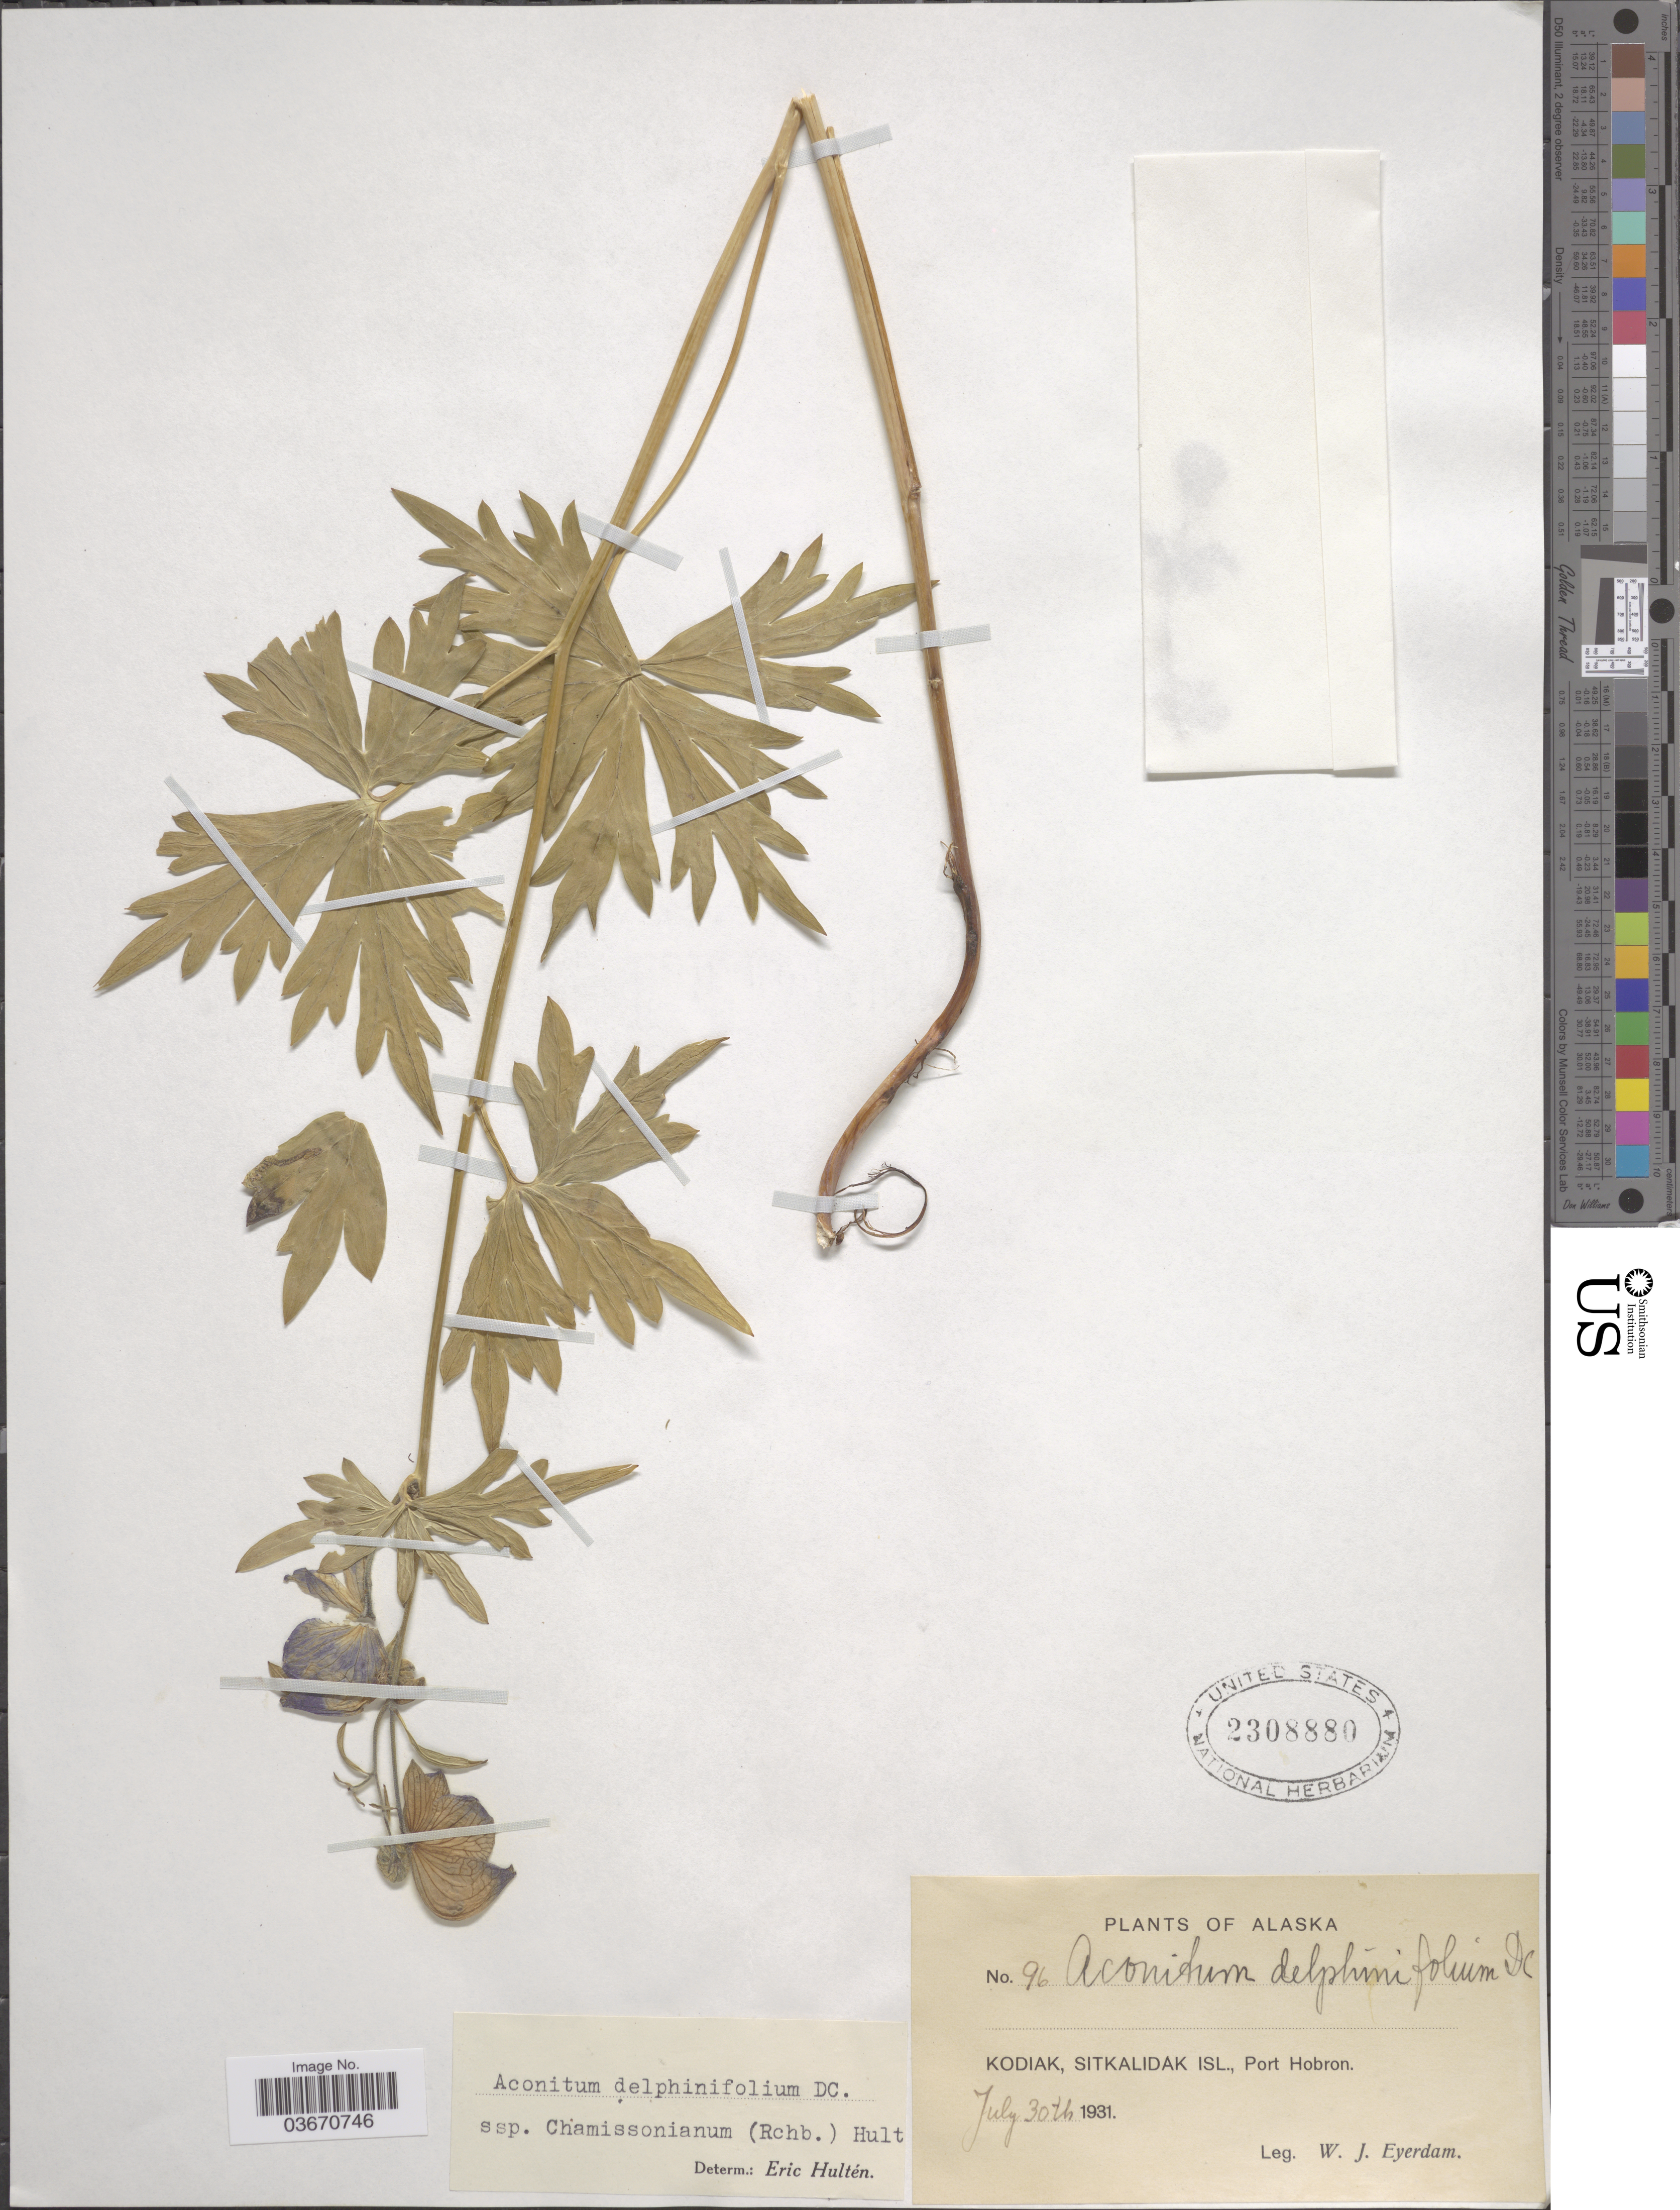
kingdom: Plantae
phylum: Tracheophyta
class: Magnoliopsida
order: Ranunculales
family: Ranunculaceae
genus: Aconitum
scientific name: Aconitum delphinifolium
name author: DC.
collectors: W. J. Eyerdam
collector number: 96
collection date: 1931-07-30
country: United States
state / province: Alaska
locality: Kodiak, Sitkalidak Isl., Port Hobron.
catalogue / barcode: US 2308880